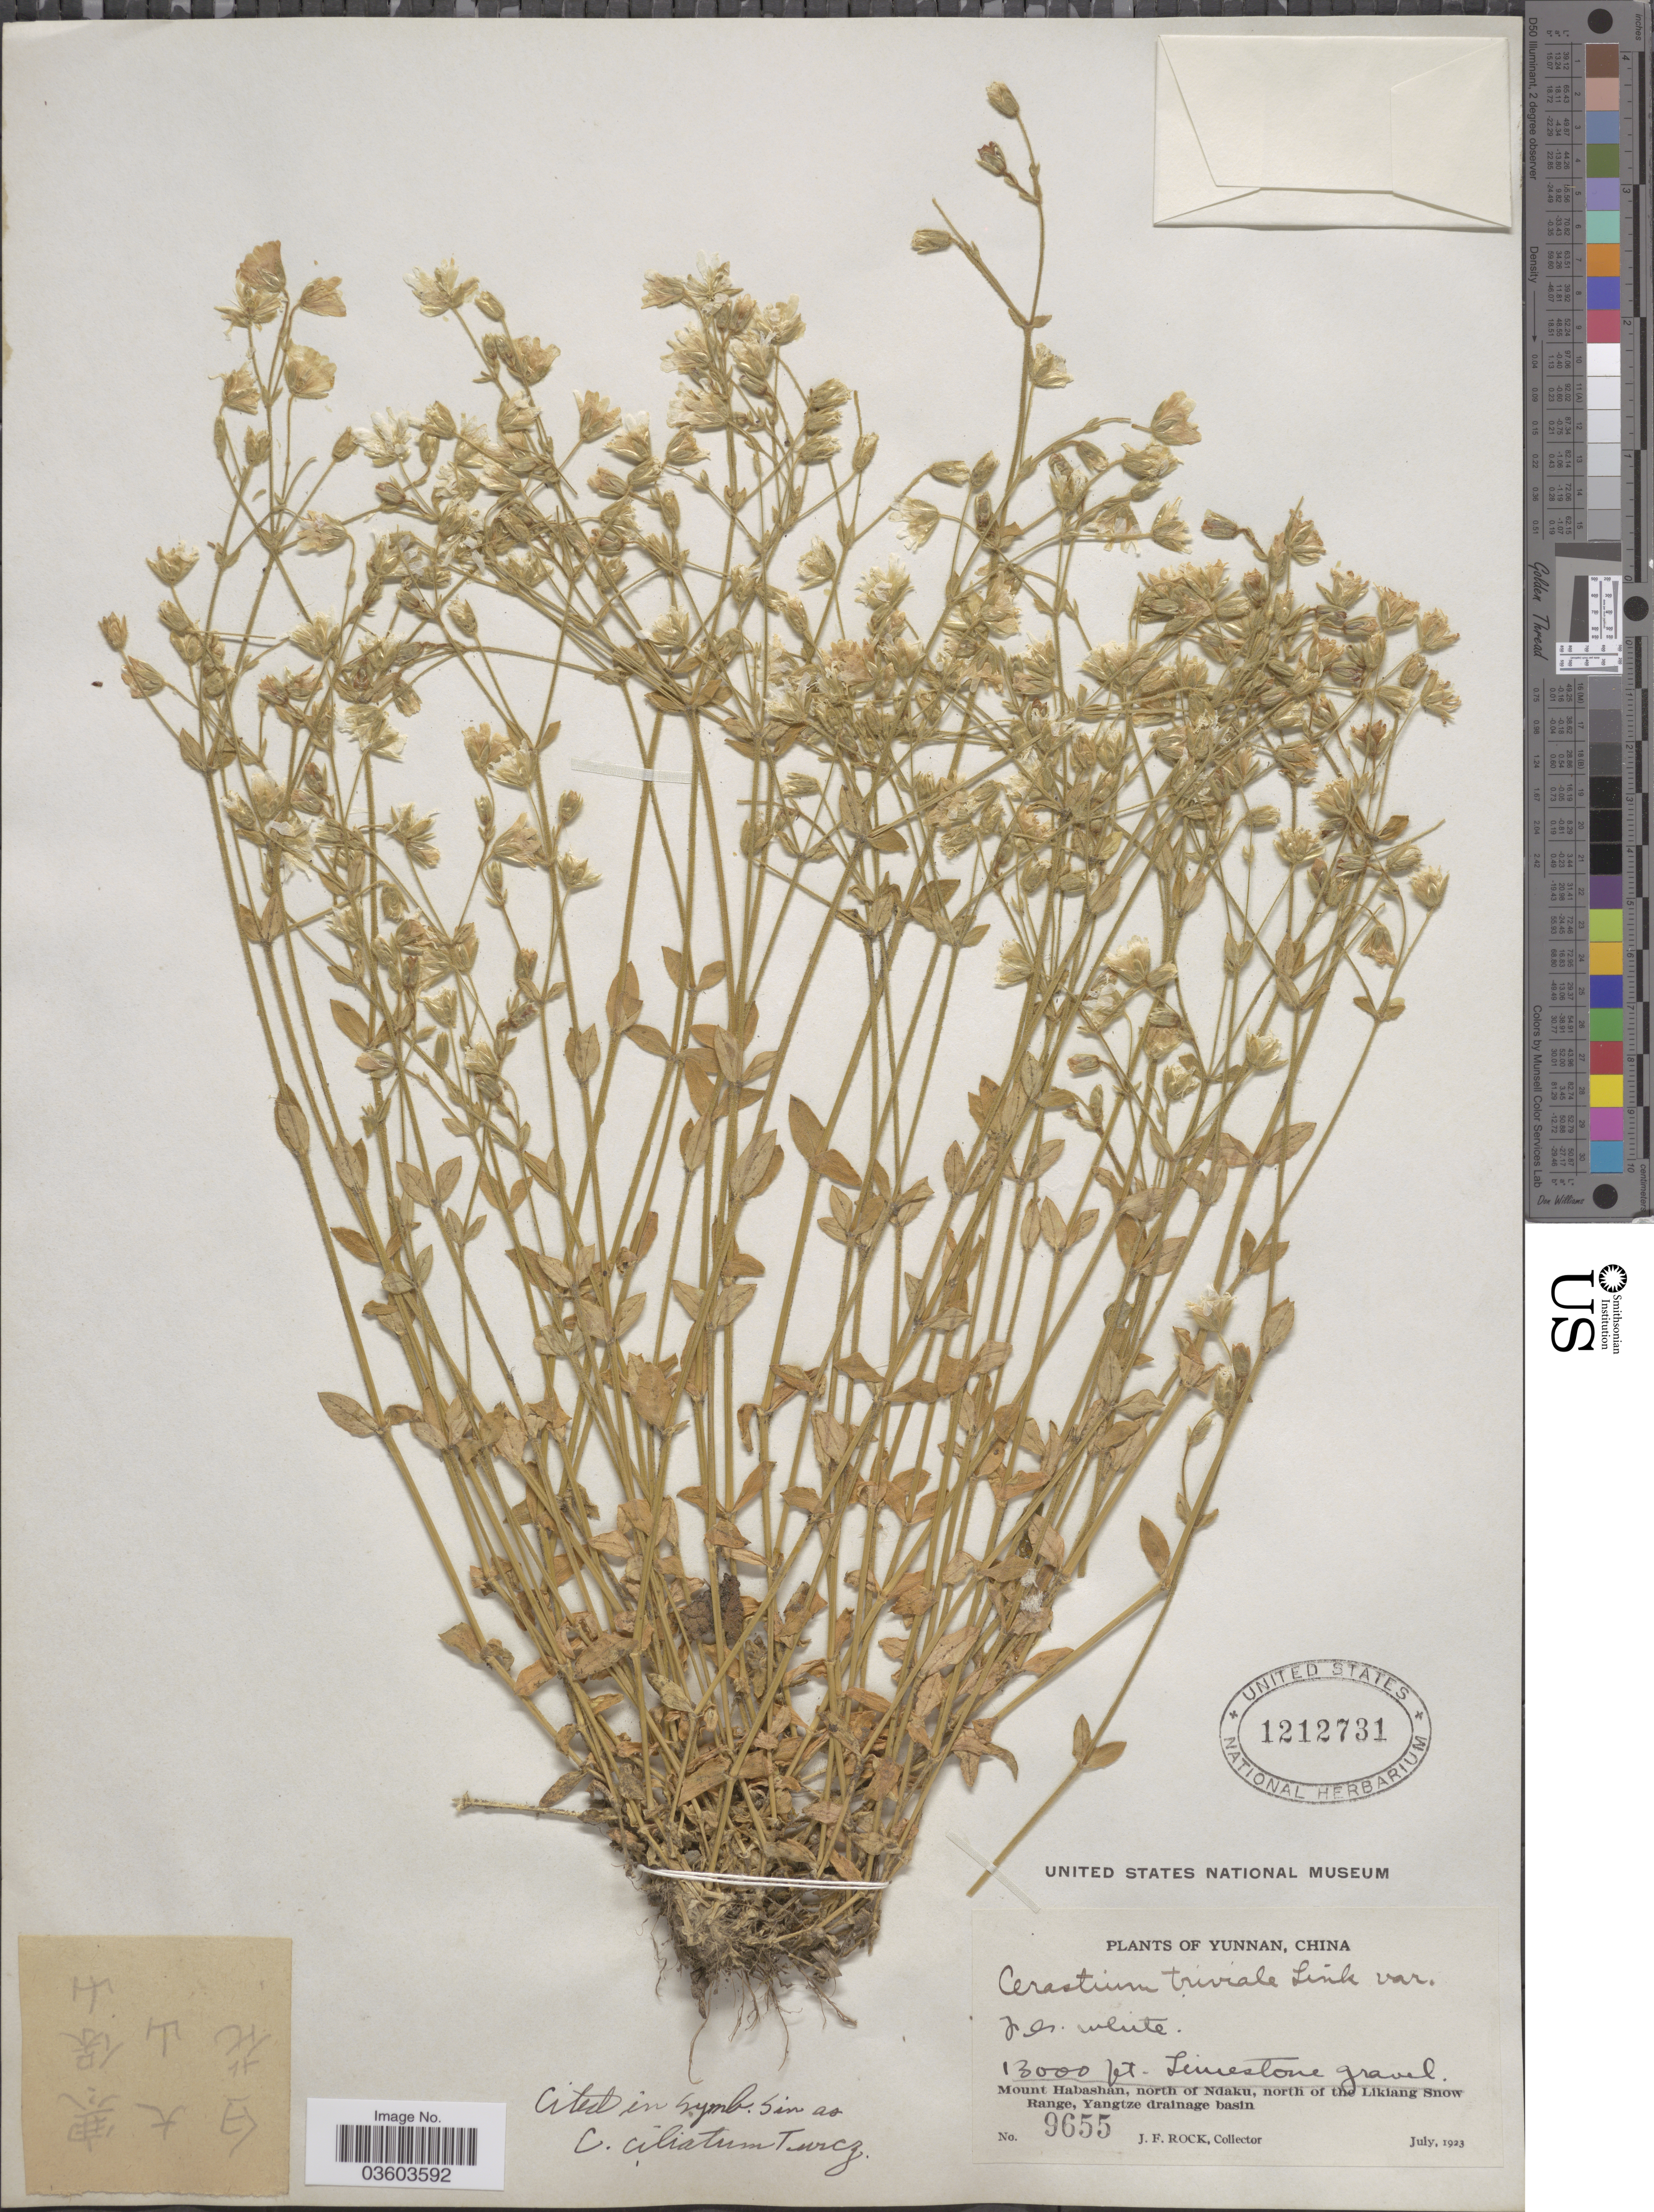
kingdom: Plantae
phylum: Tracheophyta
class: Magnoliopsida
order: Caryophyllales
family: Caryophyllaceae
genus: Cerastium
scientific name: Cerastium ciliatum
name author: Waldst. & Kit.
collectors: J. Rock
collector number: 9655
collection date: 1923-07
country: China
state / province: Yunnan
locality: Mount Habashan, north of Ndaku, north of the Likiang Snow Range, Yangtze drainage basin.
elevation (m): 3962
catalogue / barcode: US 1212731